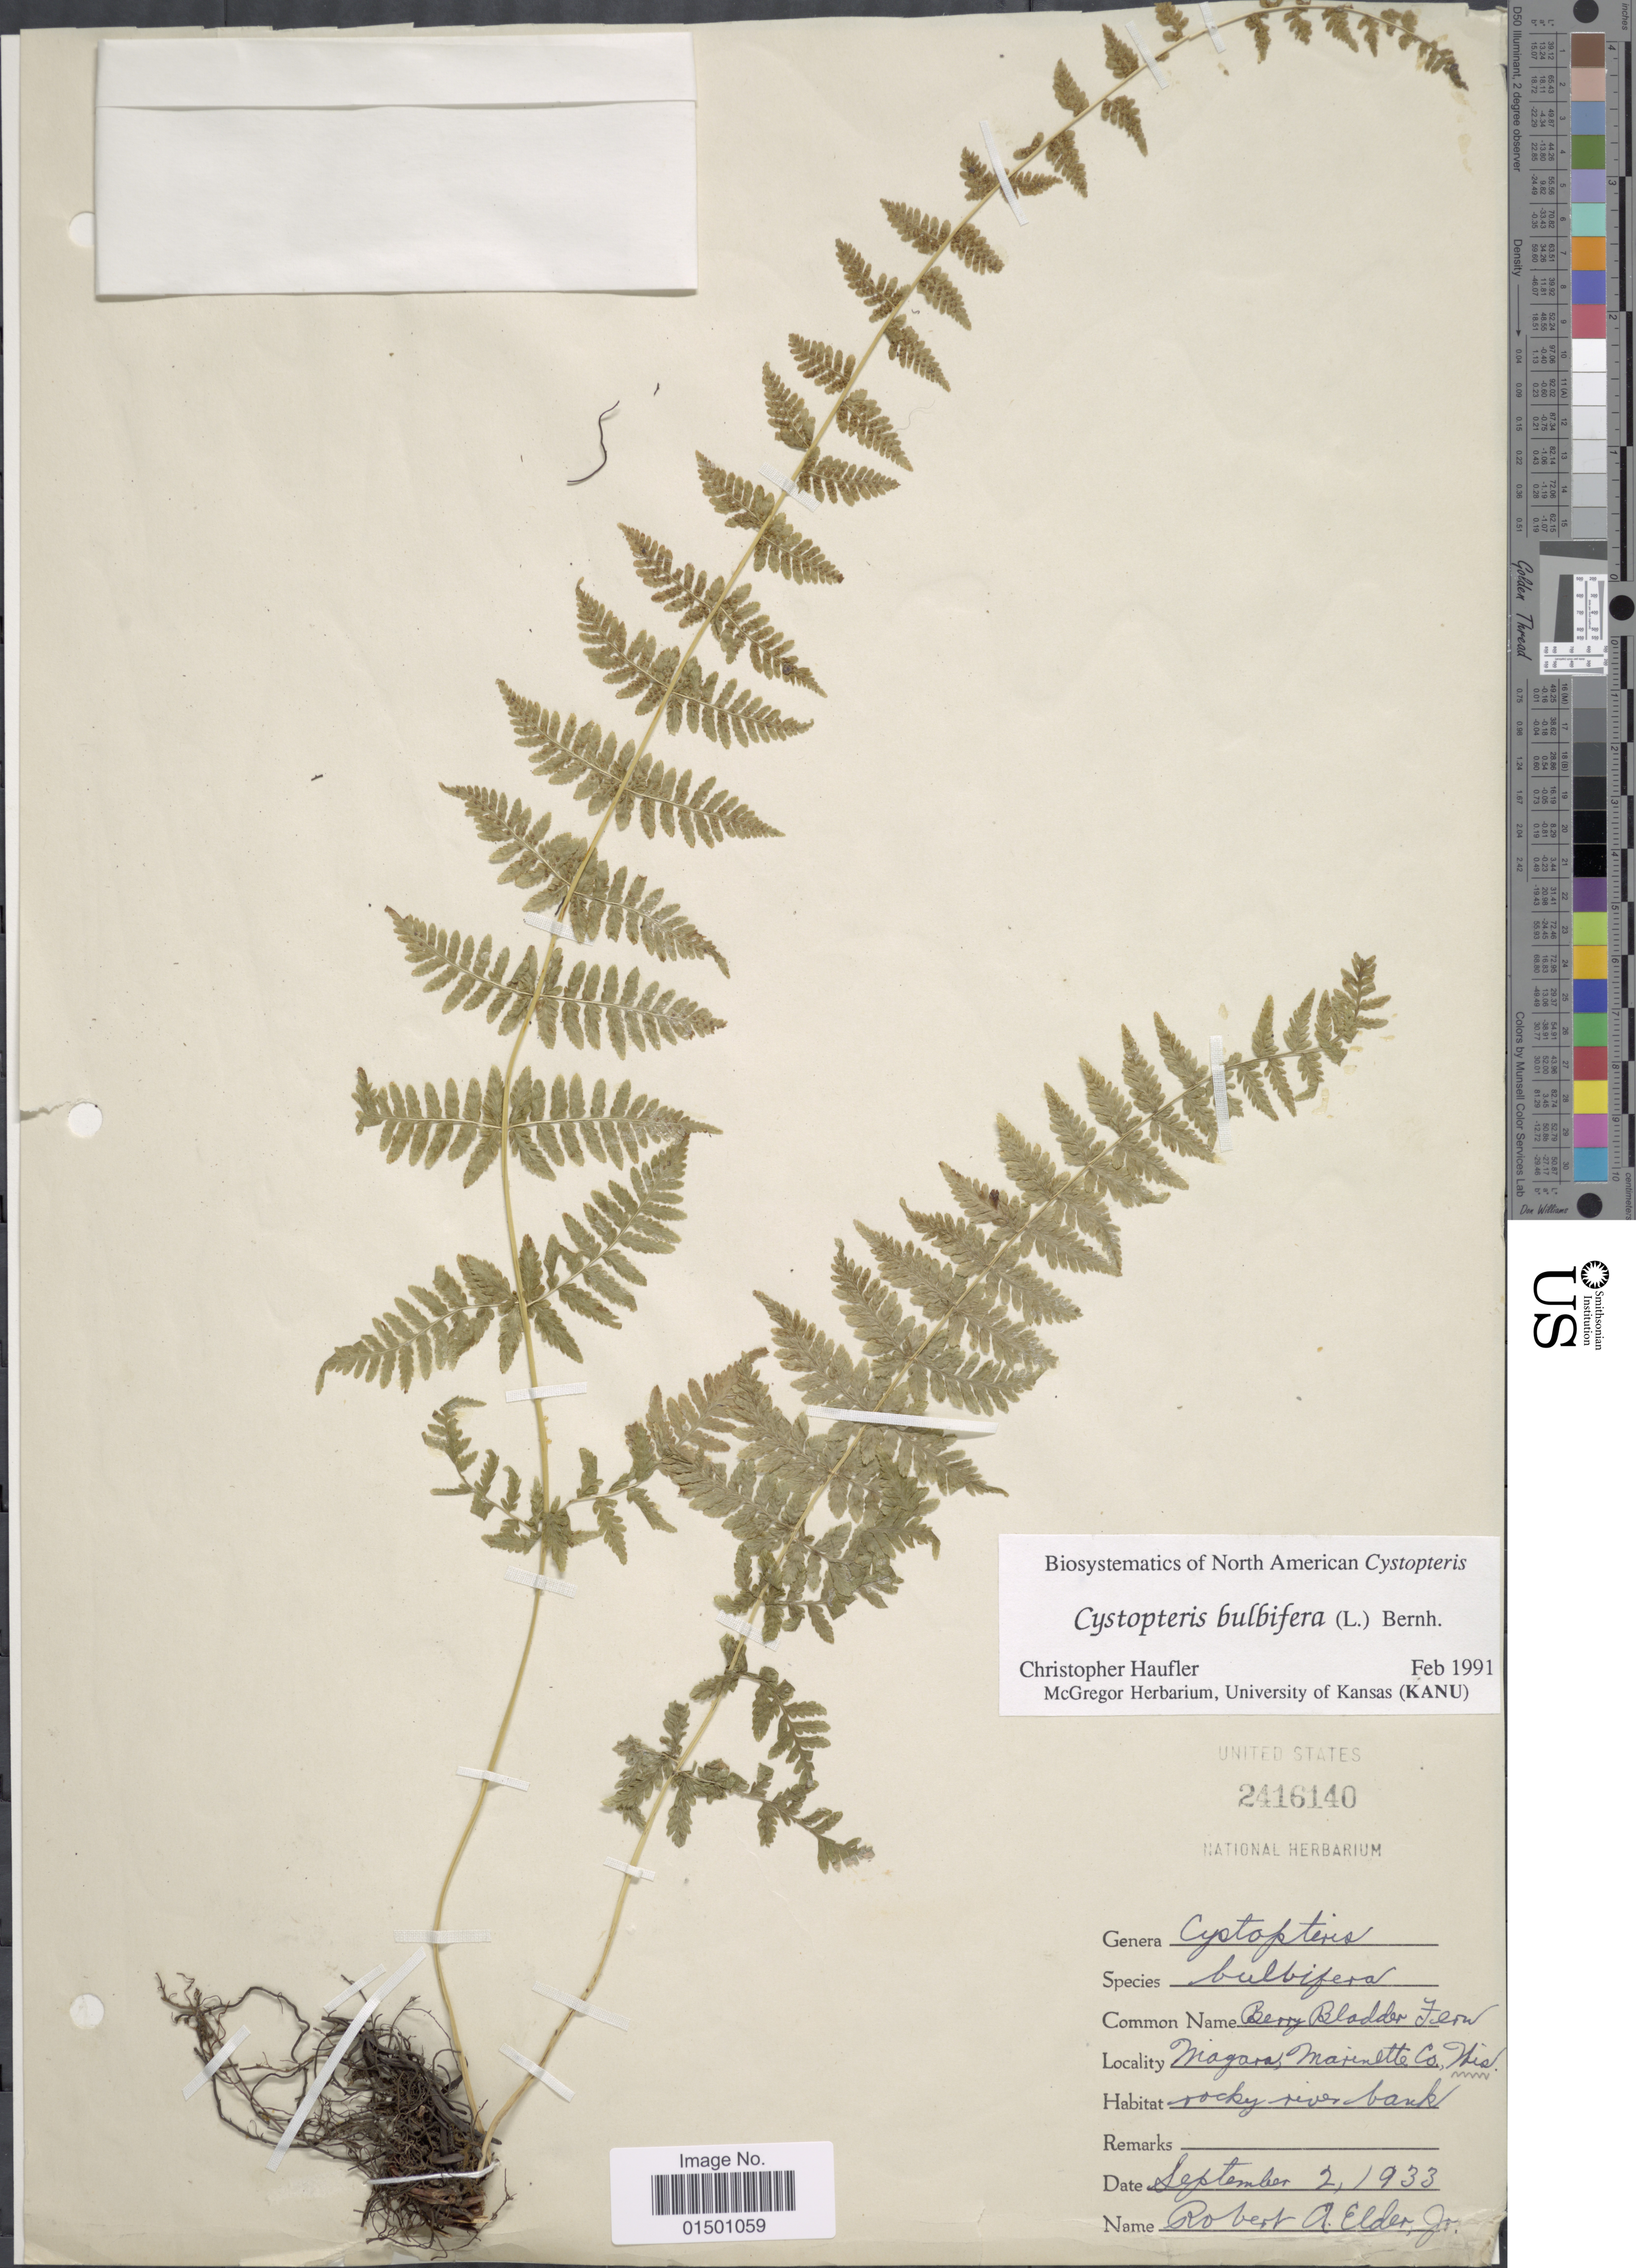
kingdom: Plantae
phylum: Tracheophyta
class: Polypodiopsida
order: Polypodiales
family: Cystopteridaceae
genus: Cystopteris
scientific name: Cystopteris bulbifera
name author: (L.) Bernh.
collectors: R. E. Elder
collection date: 1933-09-02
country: United States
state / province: Wisconsin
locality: Niagara, Marinette Co.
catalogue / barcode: US 2416140